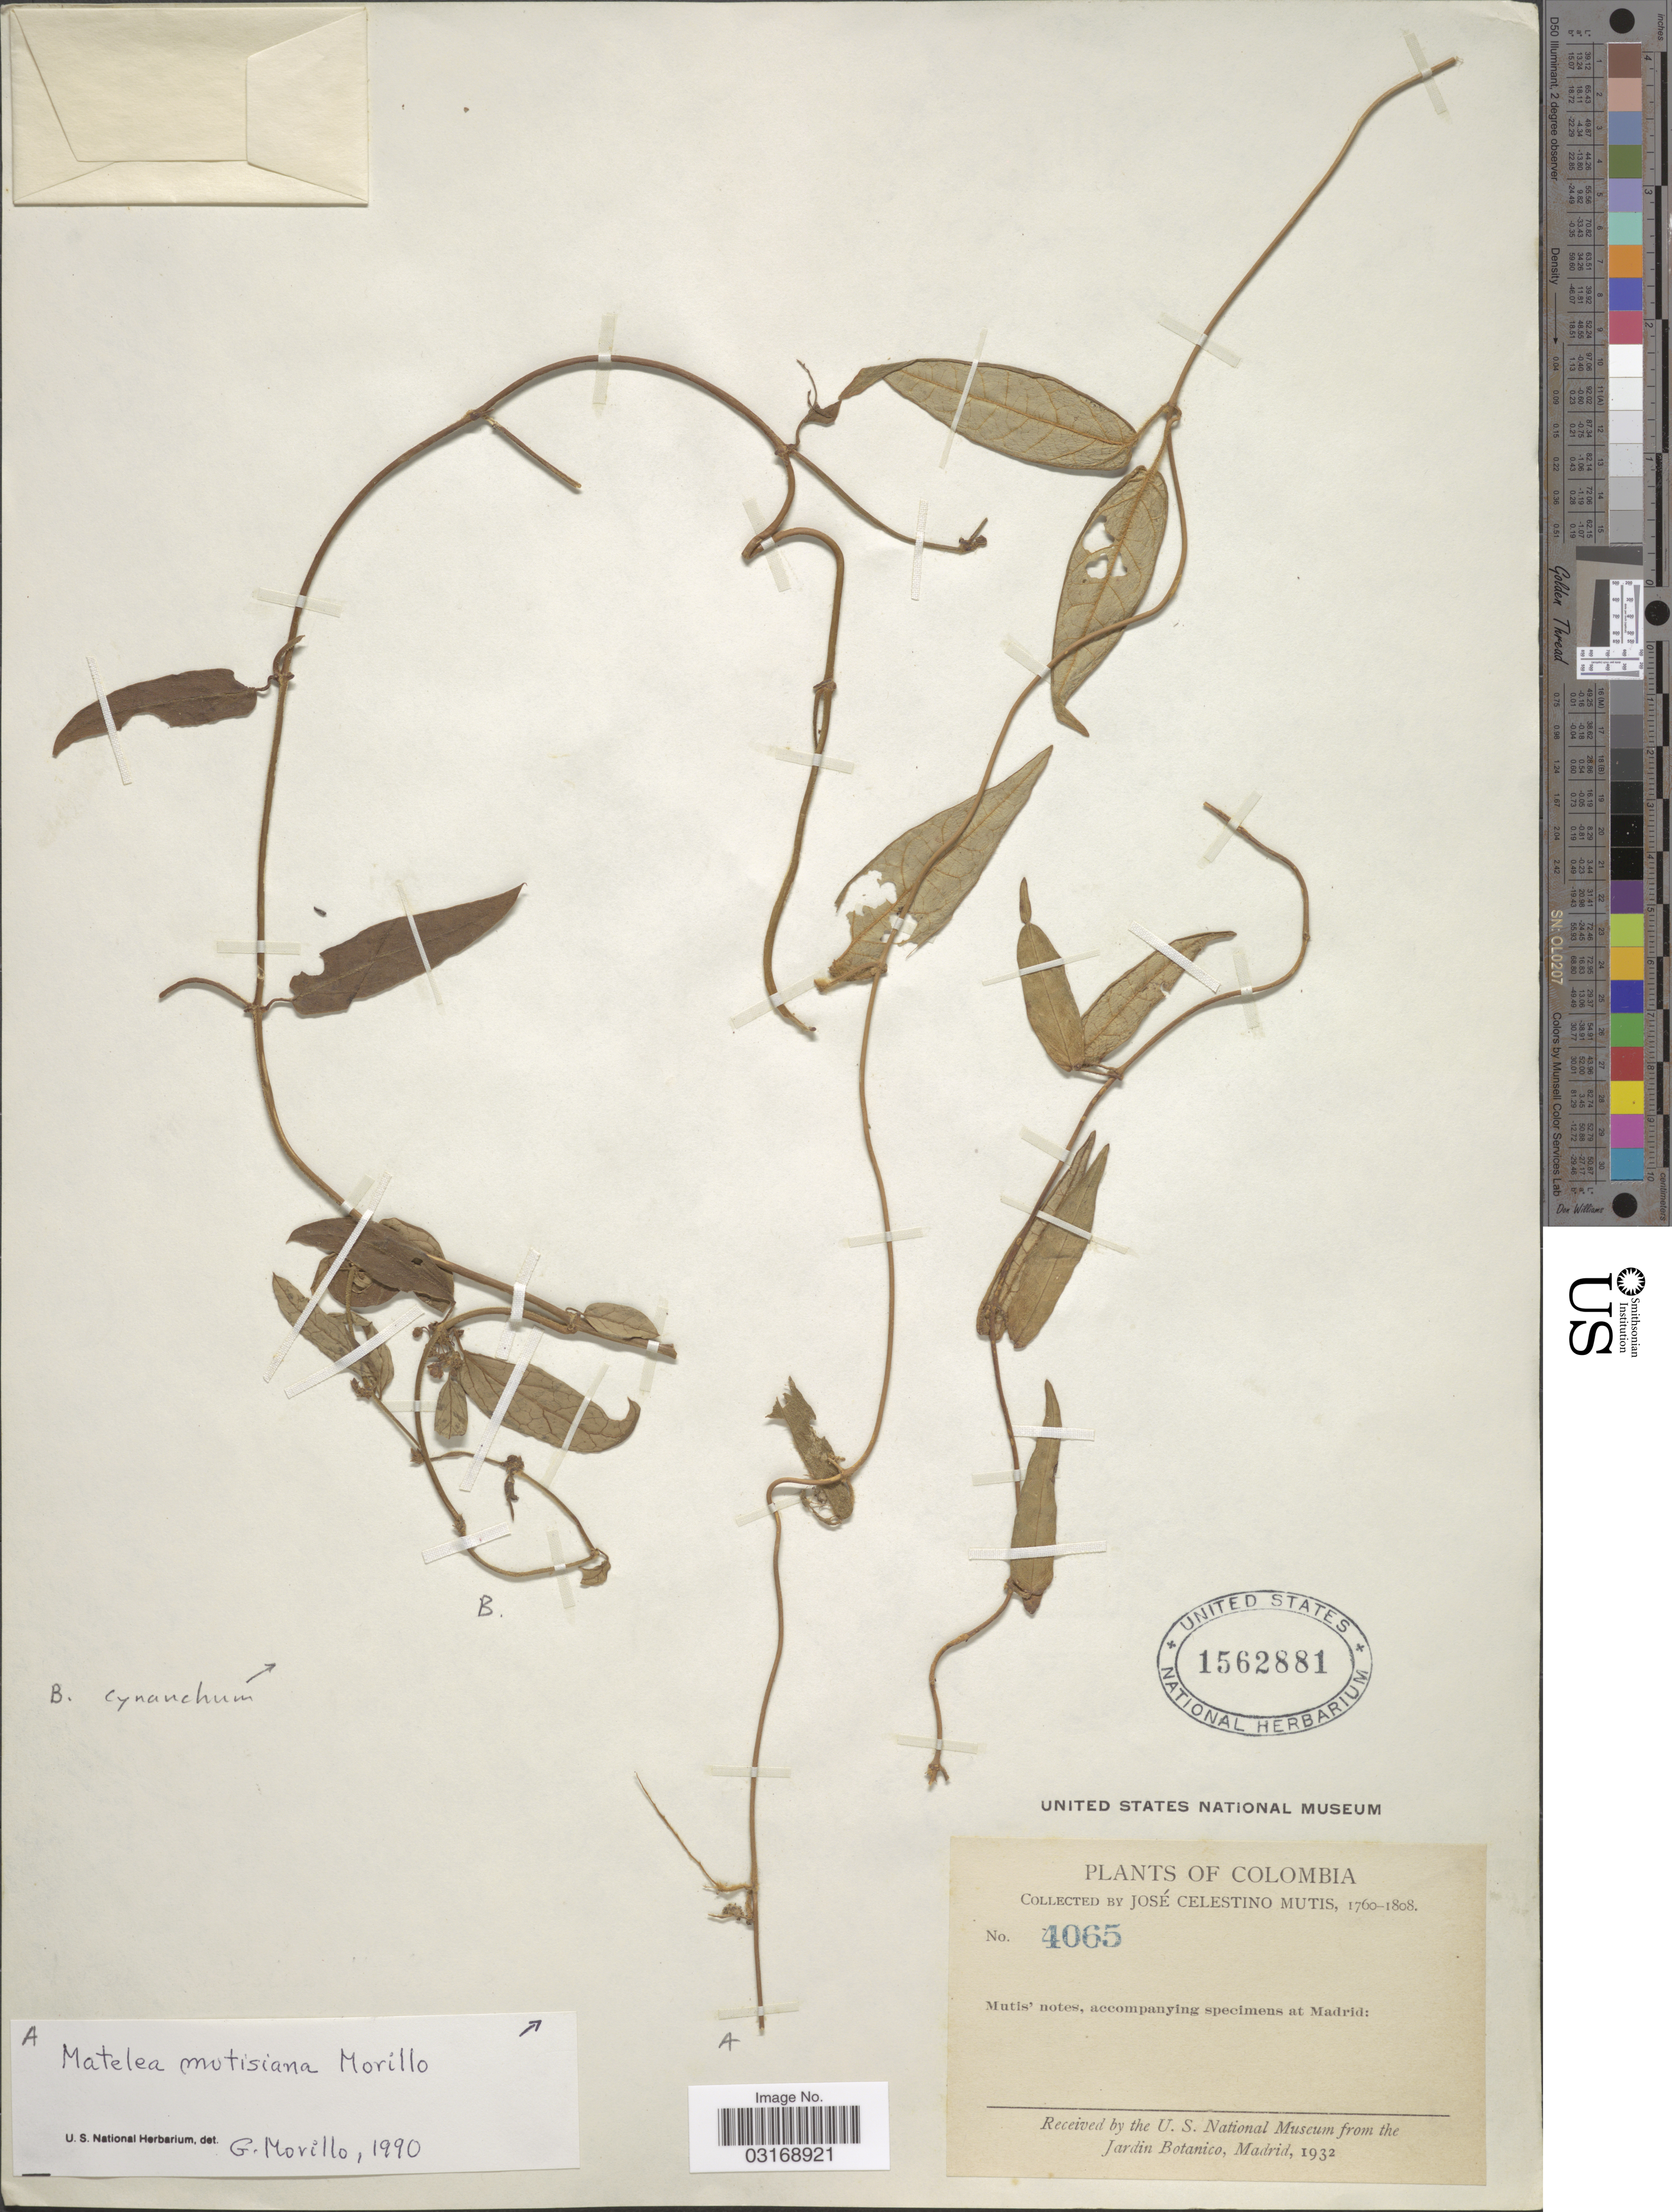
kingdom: Plantae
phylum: Tracheophyta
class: Magnoliopsida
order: Gentianales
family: Apocynaceae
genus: Matelea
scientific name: Matelea mutisiana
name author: Morillo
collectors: J. C. B. Mutis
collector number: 4065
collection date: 1760/1808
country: Colombia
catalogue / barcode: US 1562881